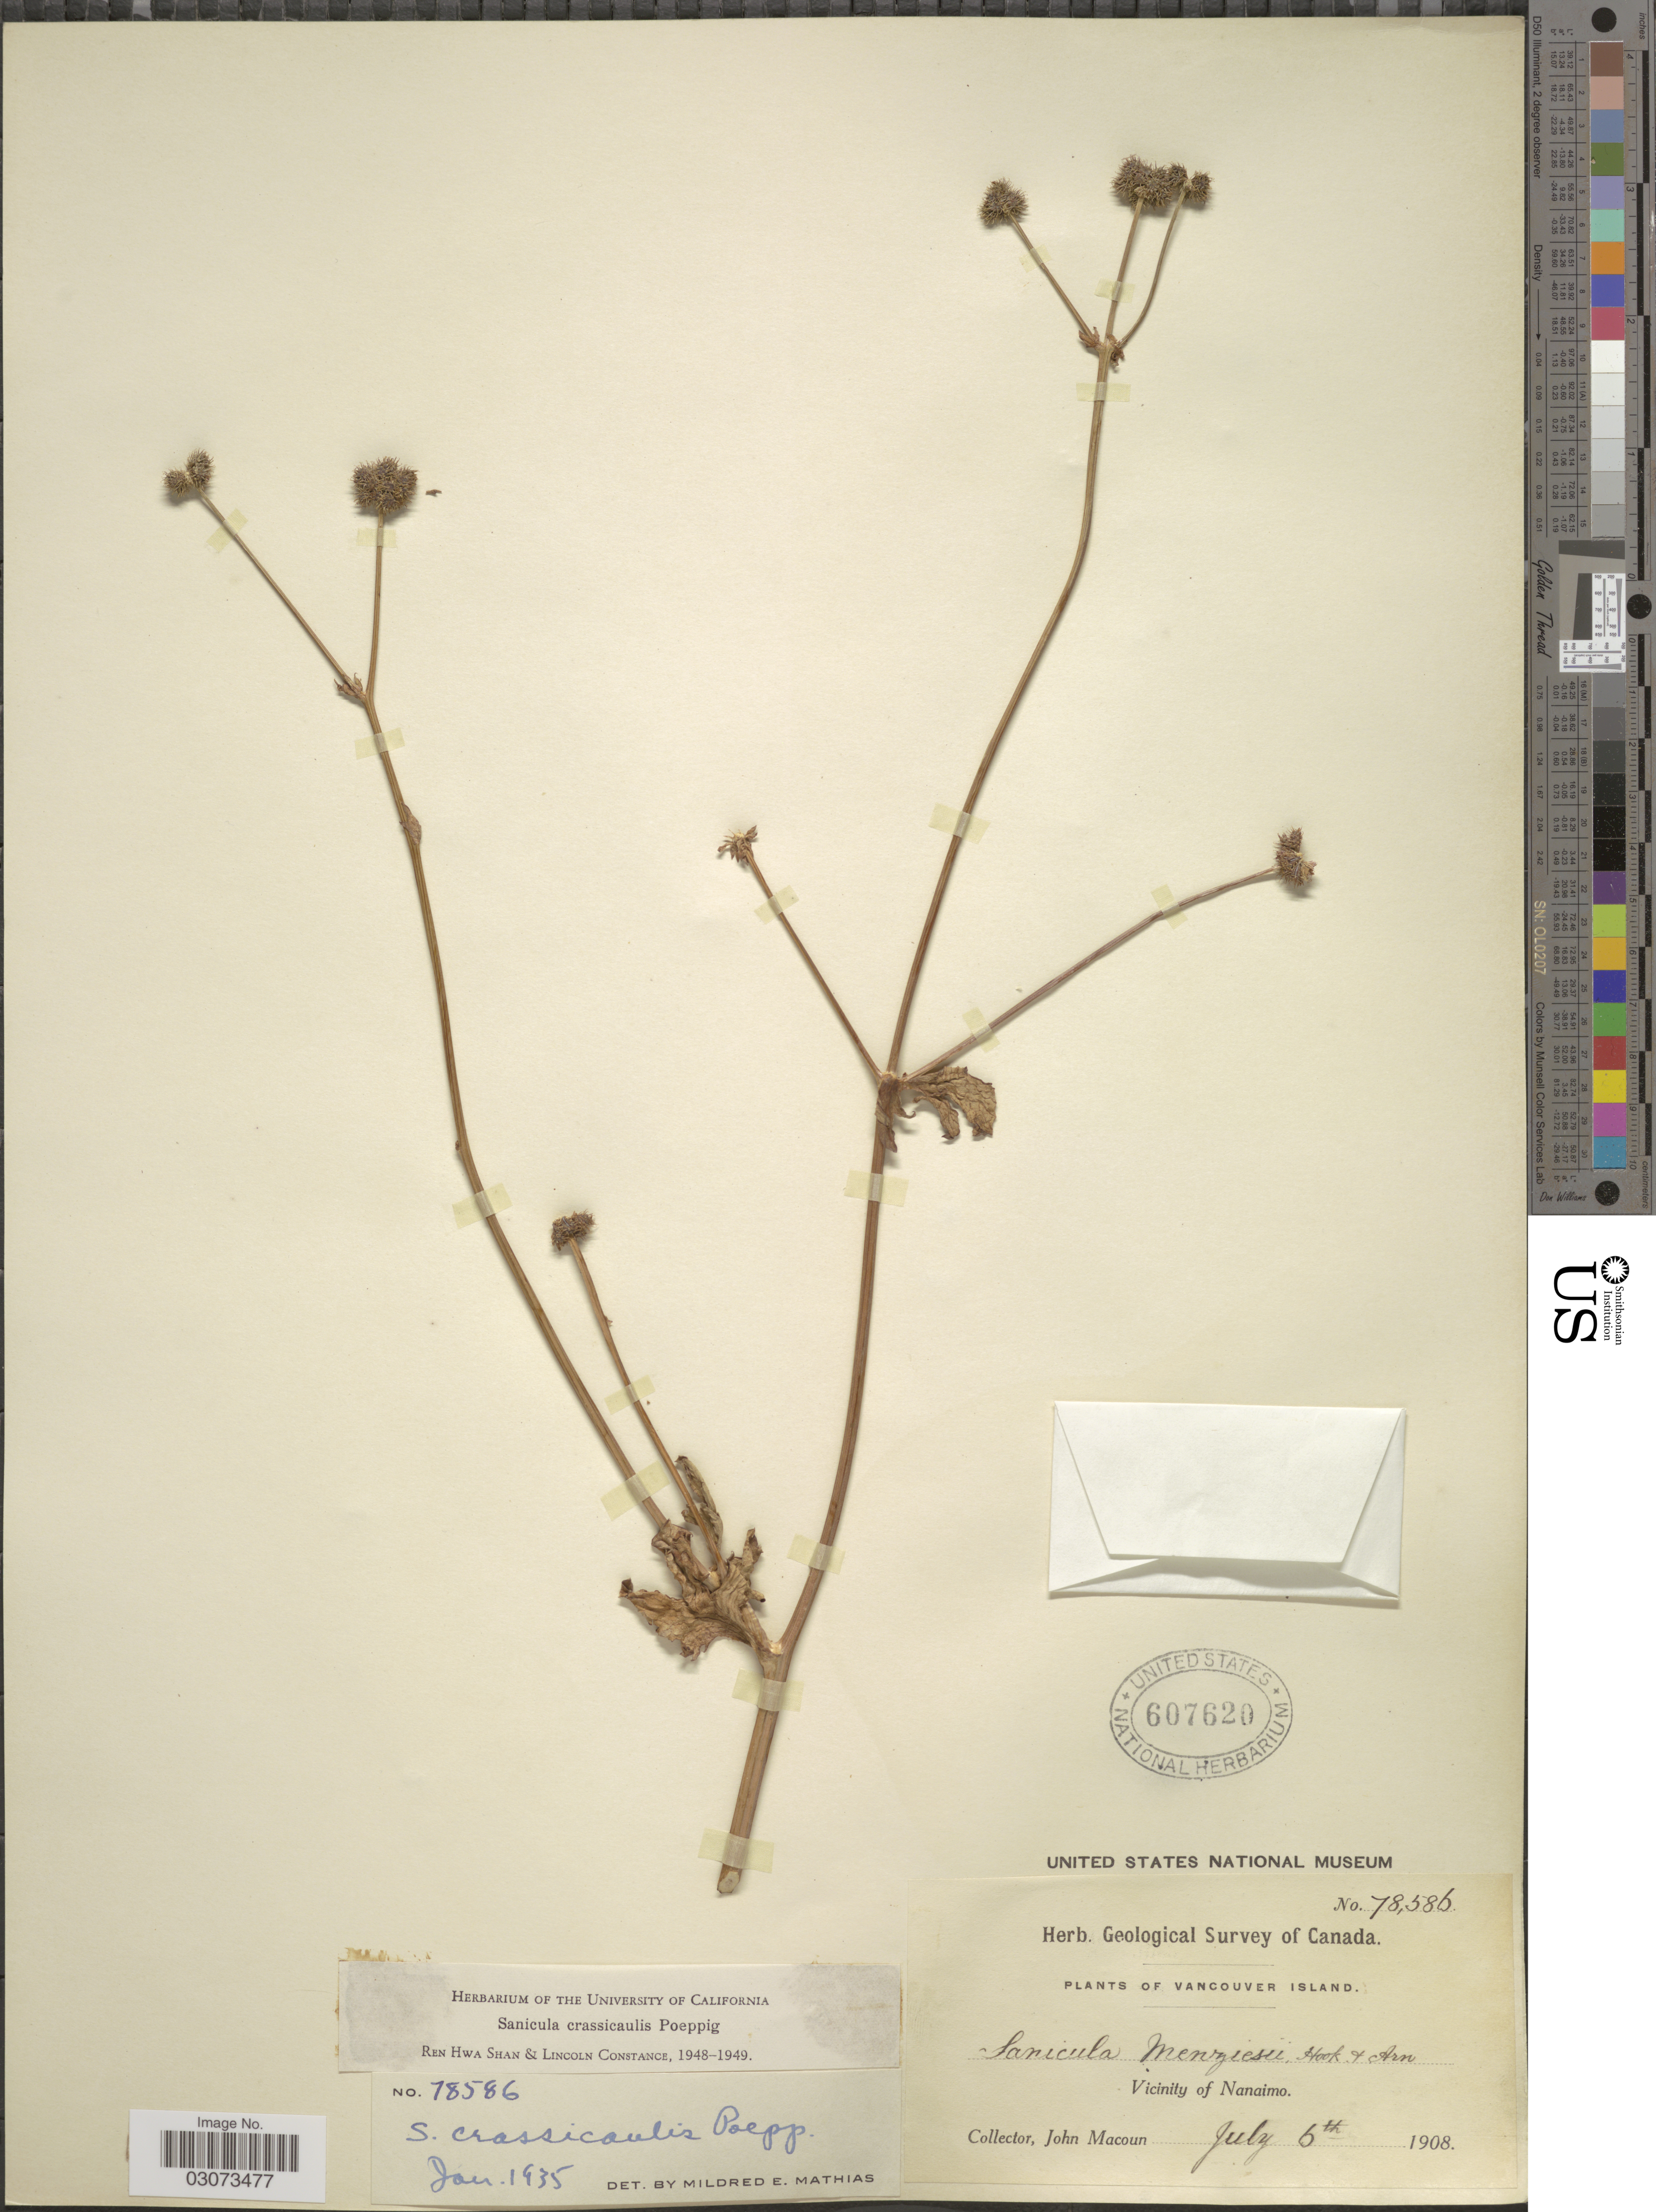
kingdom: Plantae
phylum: Tracheophyta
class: Magnoliopsida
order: Apiales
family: Apiaceae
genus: Sanicula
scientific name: Sanicula crassicaulis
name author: Poepp. ex DC.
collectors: J. Macoun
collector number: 7858b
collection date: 1908-07-06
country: Canada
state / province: British Columbia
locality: Vancouver Island. Vicinity of Nanaimo.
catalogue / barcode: US 607620